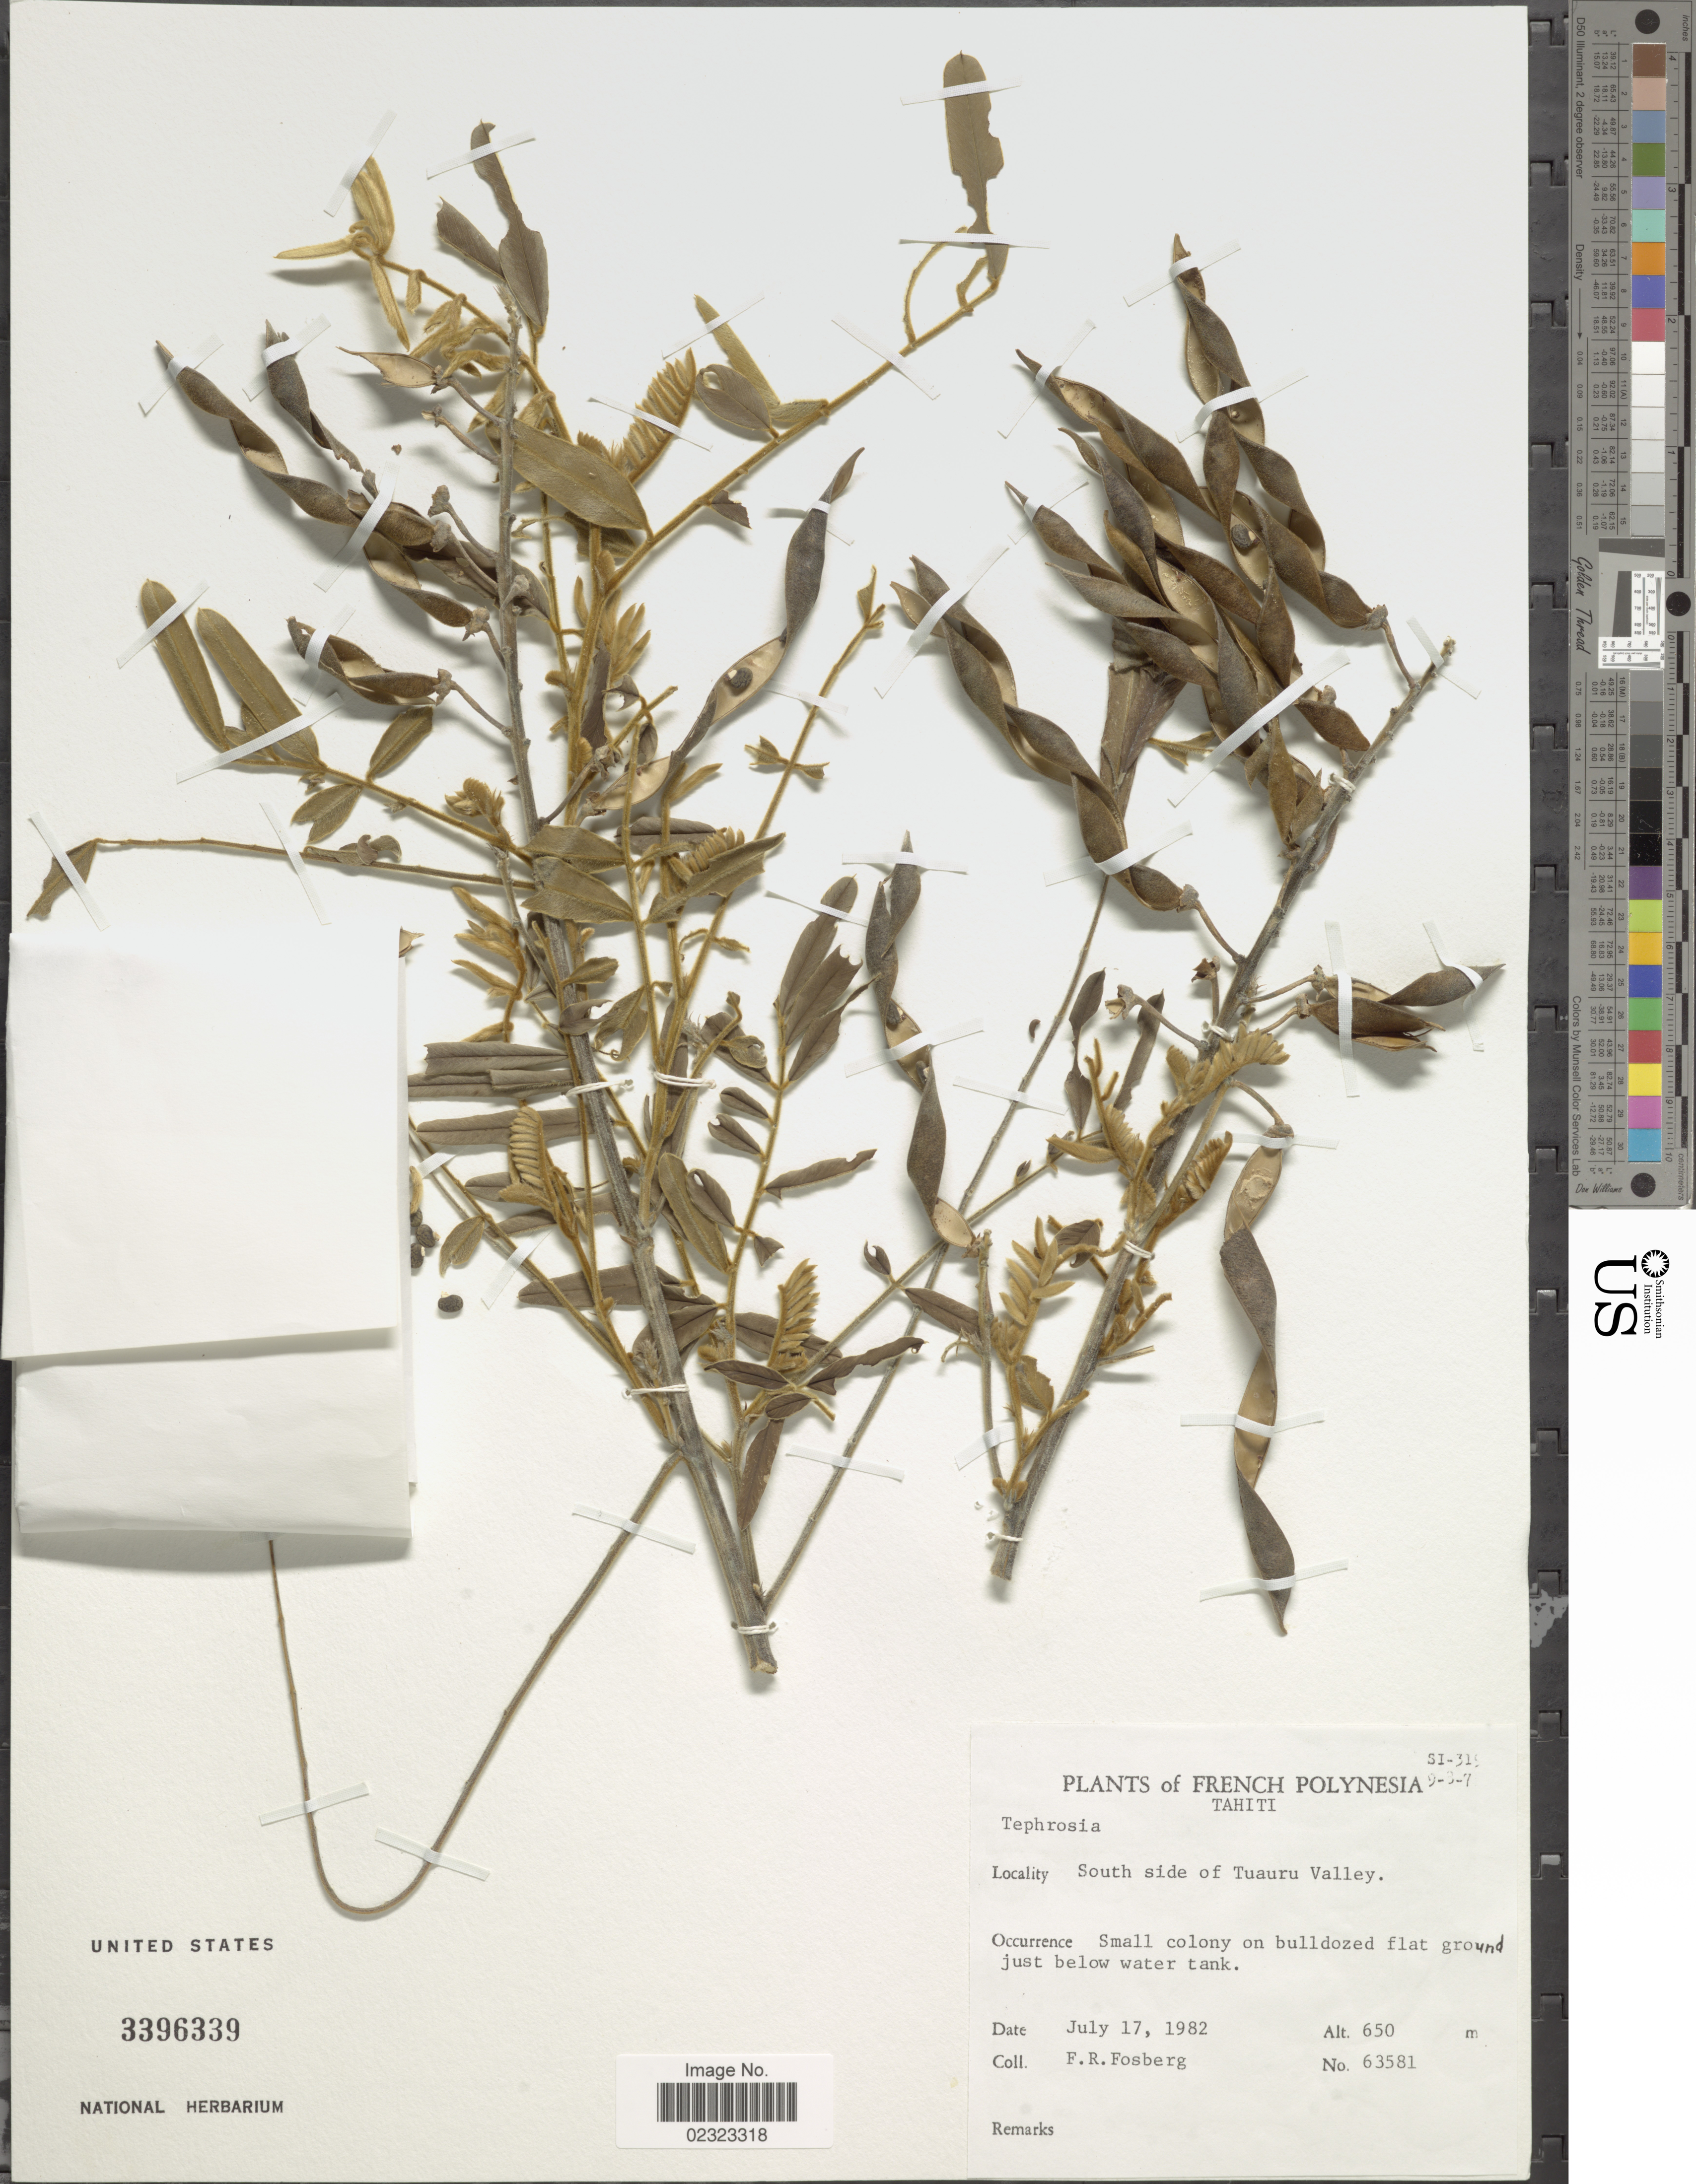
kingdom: Plantae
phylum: Tracheophyta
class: Magnoliopsida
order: Fabales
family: Fabaceae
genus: Tephrosia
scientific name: Tephrosia sp.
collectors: F. R. Fosberg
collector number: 63581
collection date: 1982-07-17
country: French Polynesia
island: Tahiti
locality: Tahiti, south side of Tuauru Valley, just below water tank.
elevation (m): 650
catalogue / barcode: US 3396339